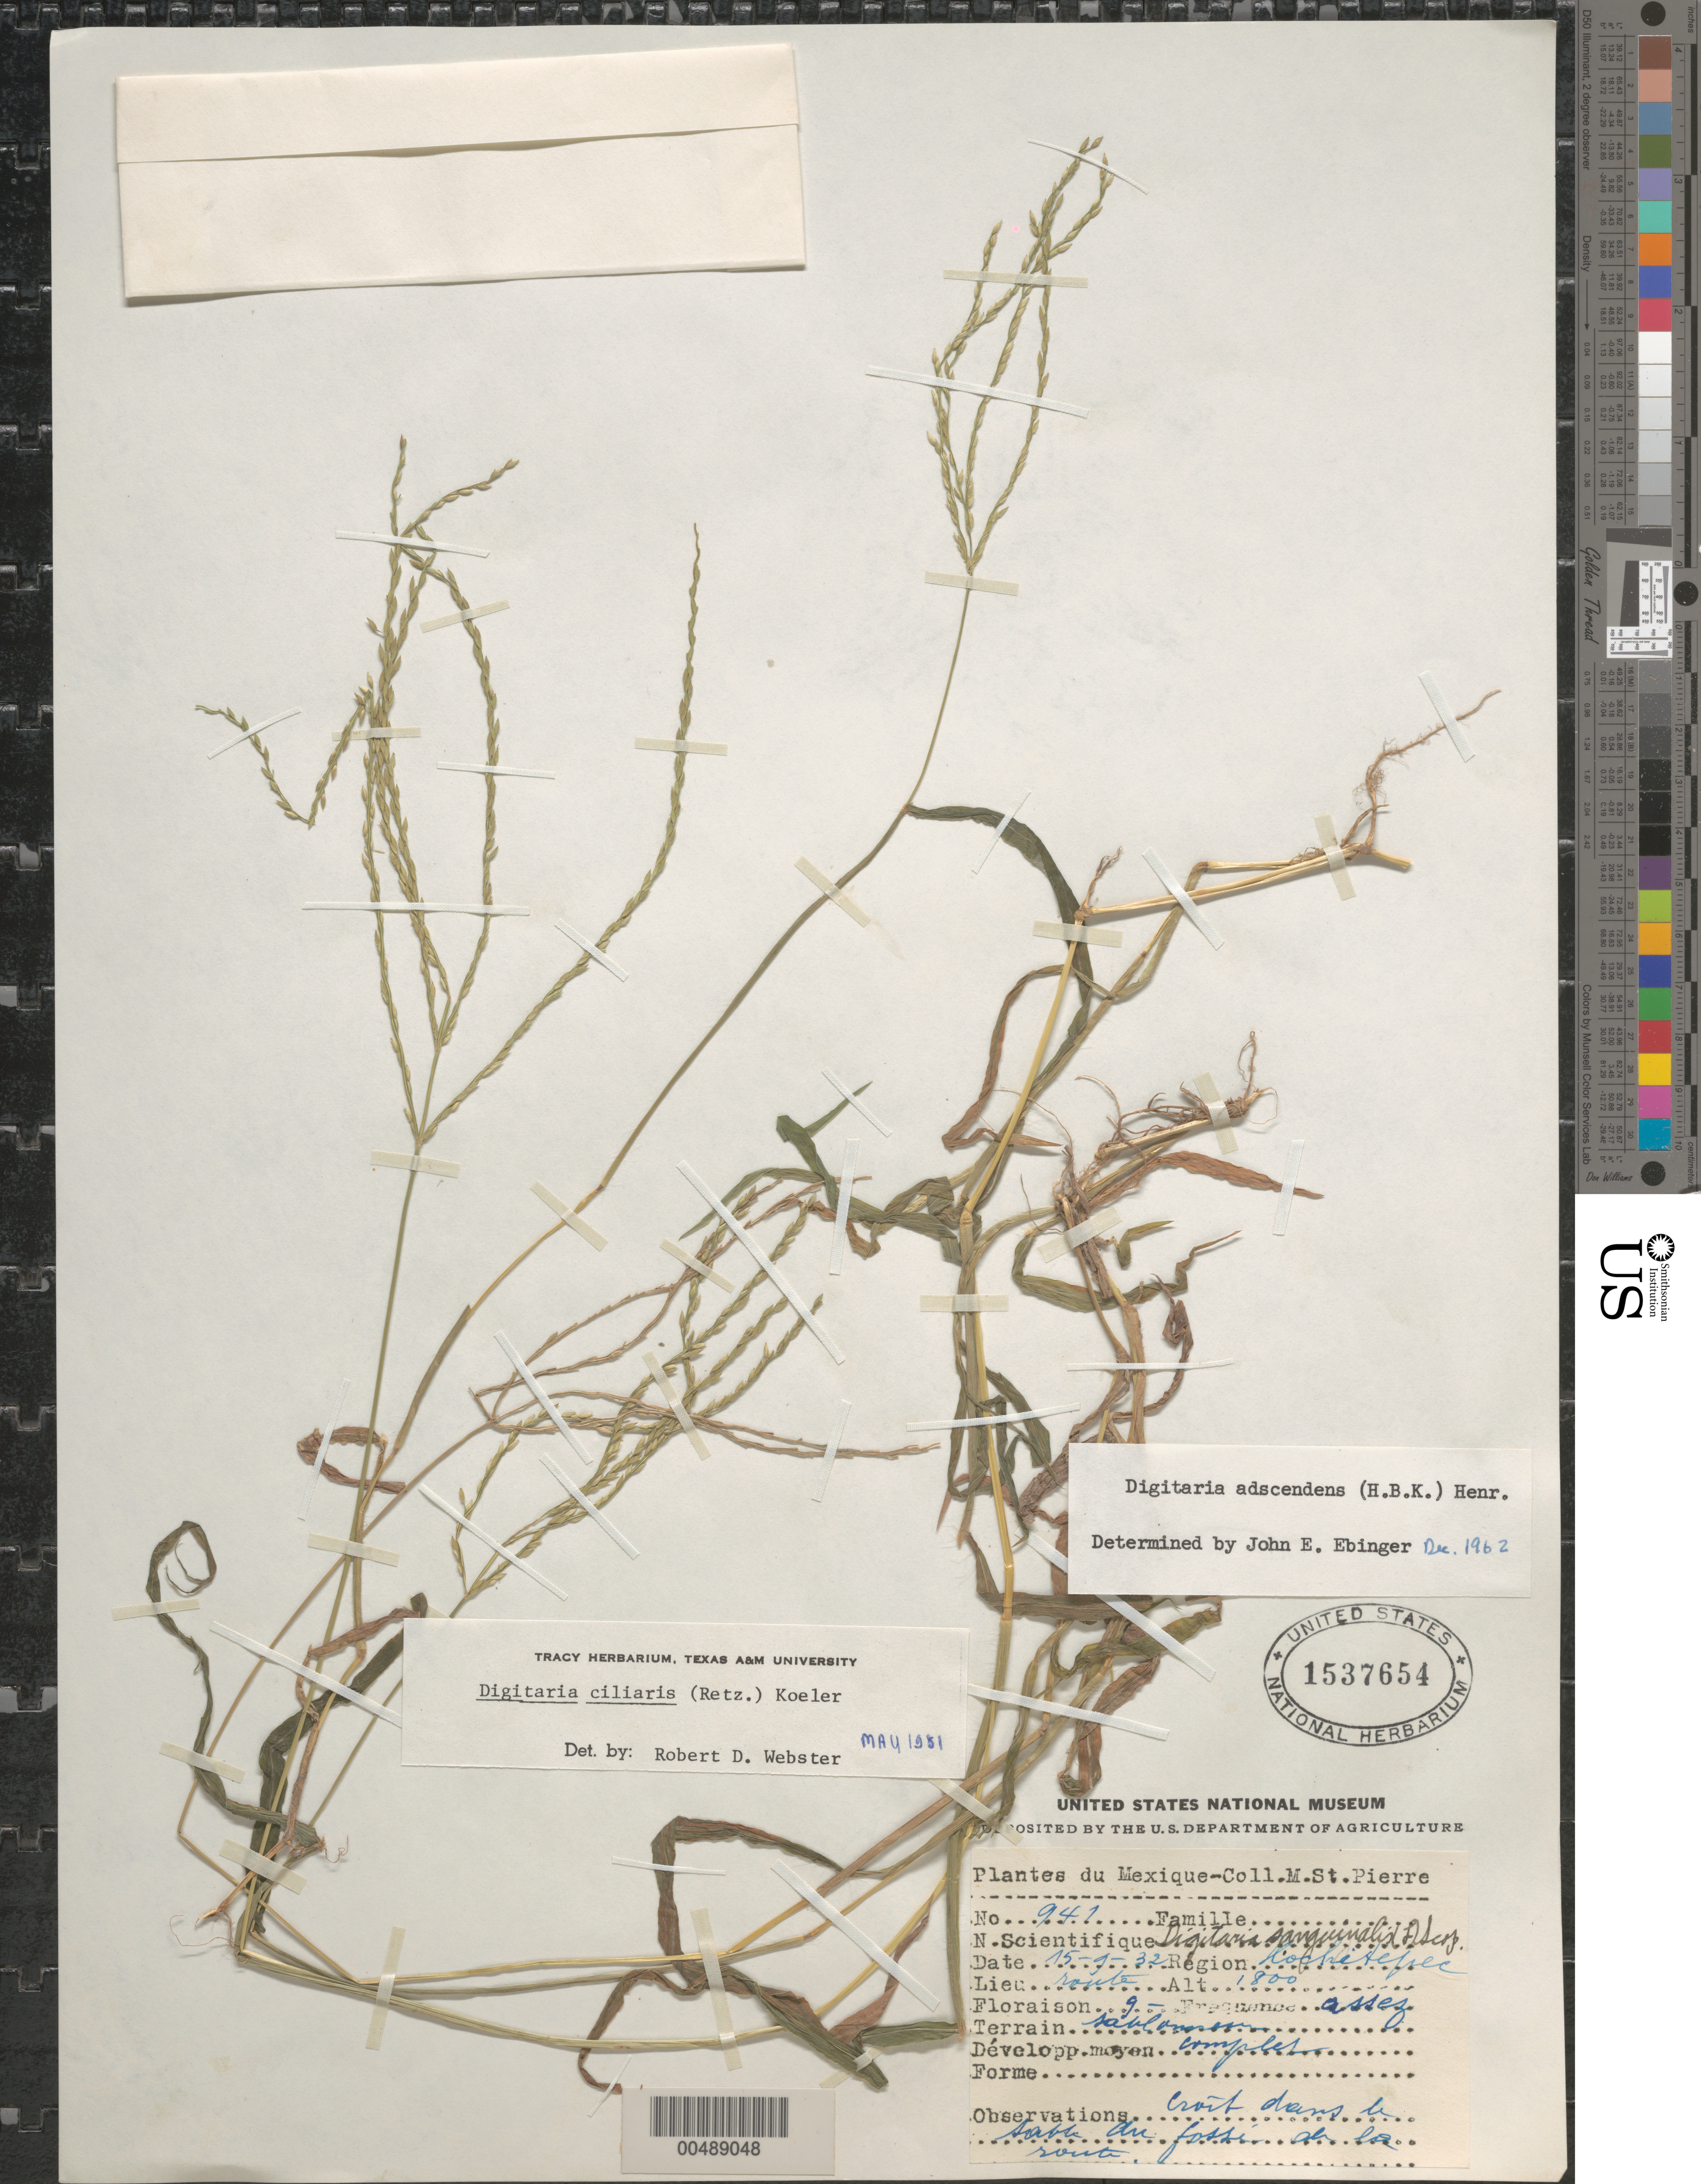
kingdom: Plantae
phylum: Tracheophyta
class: Liliopsida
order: Poales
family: Poaceae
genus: Digitaria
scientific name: Digitaria ciliaris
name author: (Retz.) Koeler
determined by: Webster, Robert D.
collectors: M. Saint-Pierre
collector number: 941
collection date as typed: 15 Sep 1932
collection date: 1932-09-15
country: Mexico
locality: Xochetepec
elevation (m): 549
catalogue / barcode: US 1537654